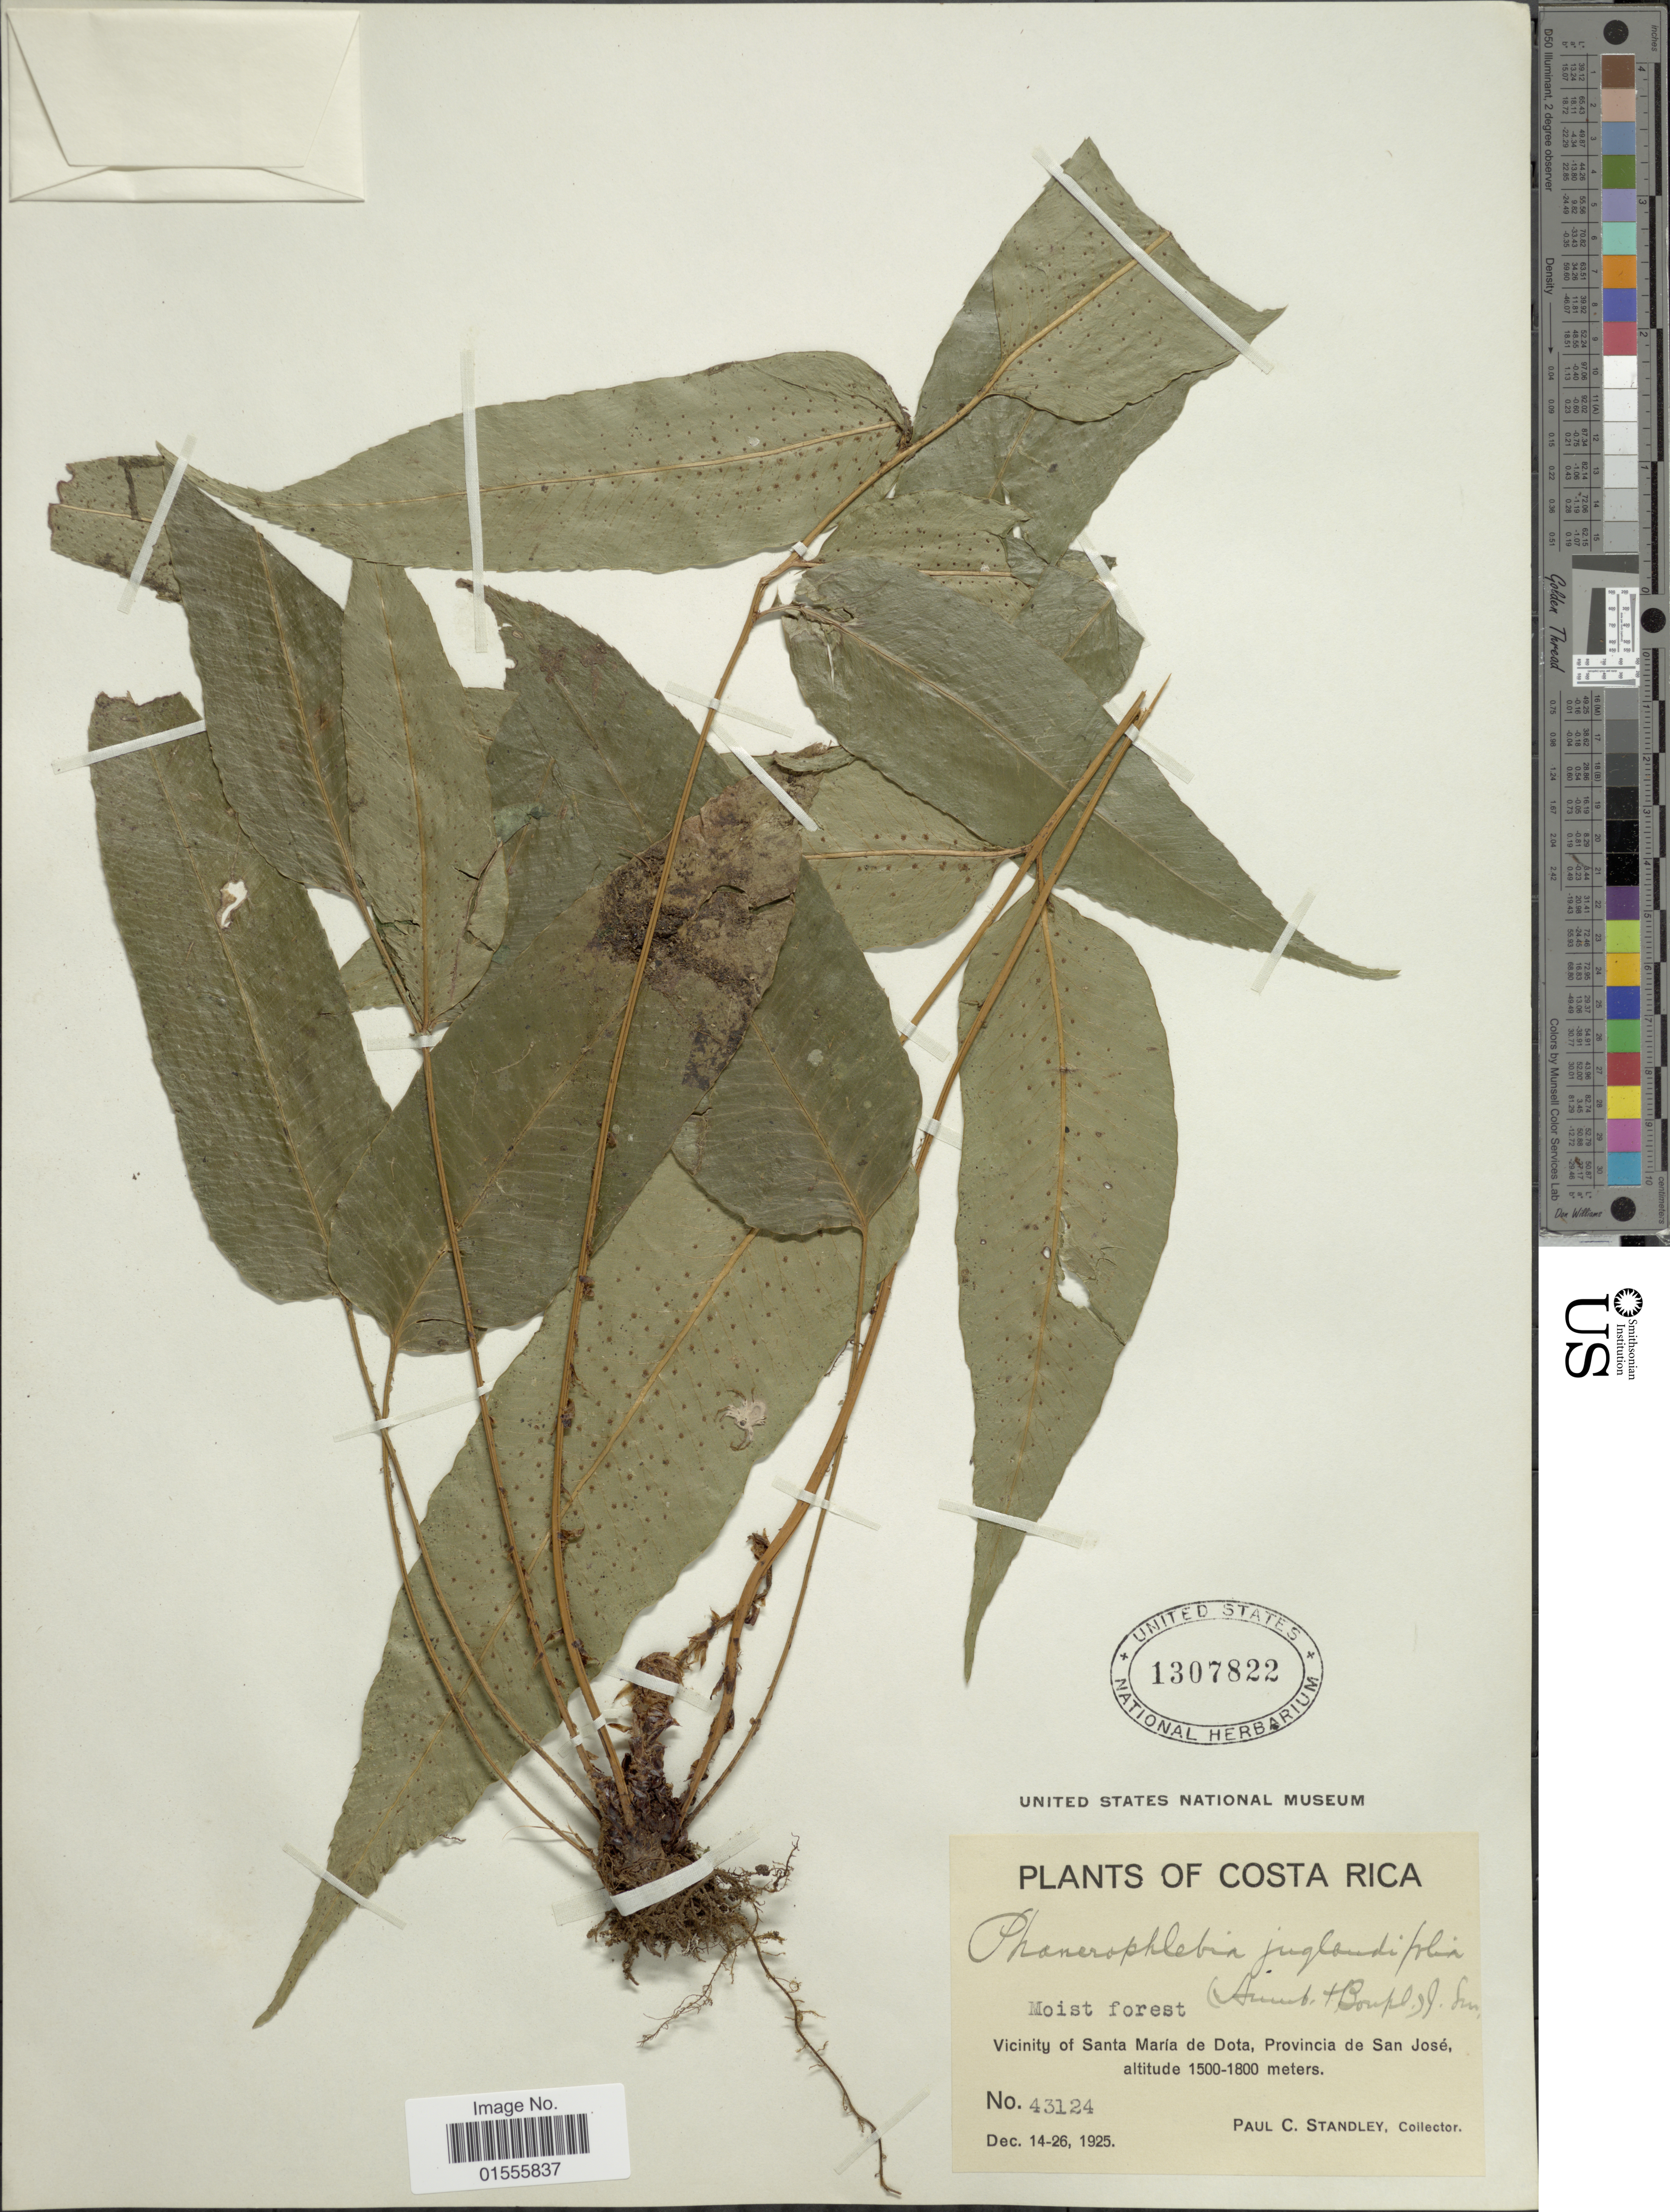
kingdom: Plantae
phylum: Tracheophyta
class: Polypodiopsida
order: Polypodiales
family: Dryopteridaceae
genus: Phanerophlebia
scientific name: Phanerophlebia juglandifolia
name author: (Willd.) J. Sm.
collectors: P. C. Standley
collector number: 43124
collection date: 1925-12-14/1925-12-26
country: Costa Rica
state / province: San José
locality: Vicinity of Santa Maria de Dota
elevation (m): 1500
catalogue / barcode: US 1307822